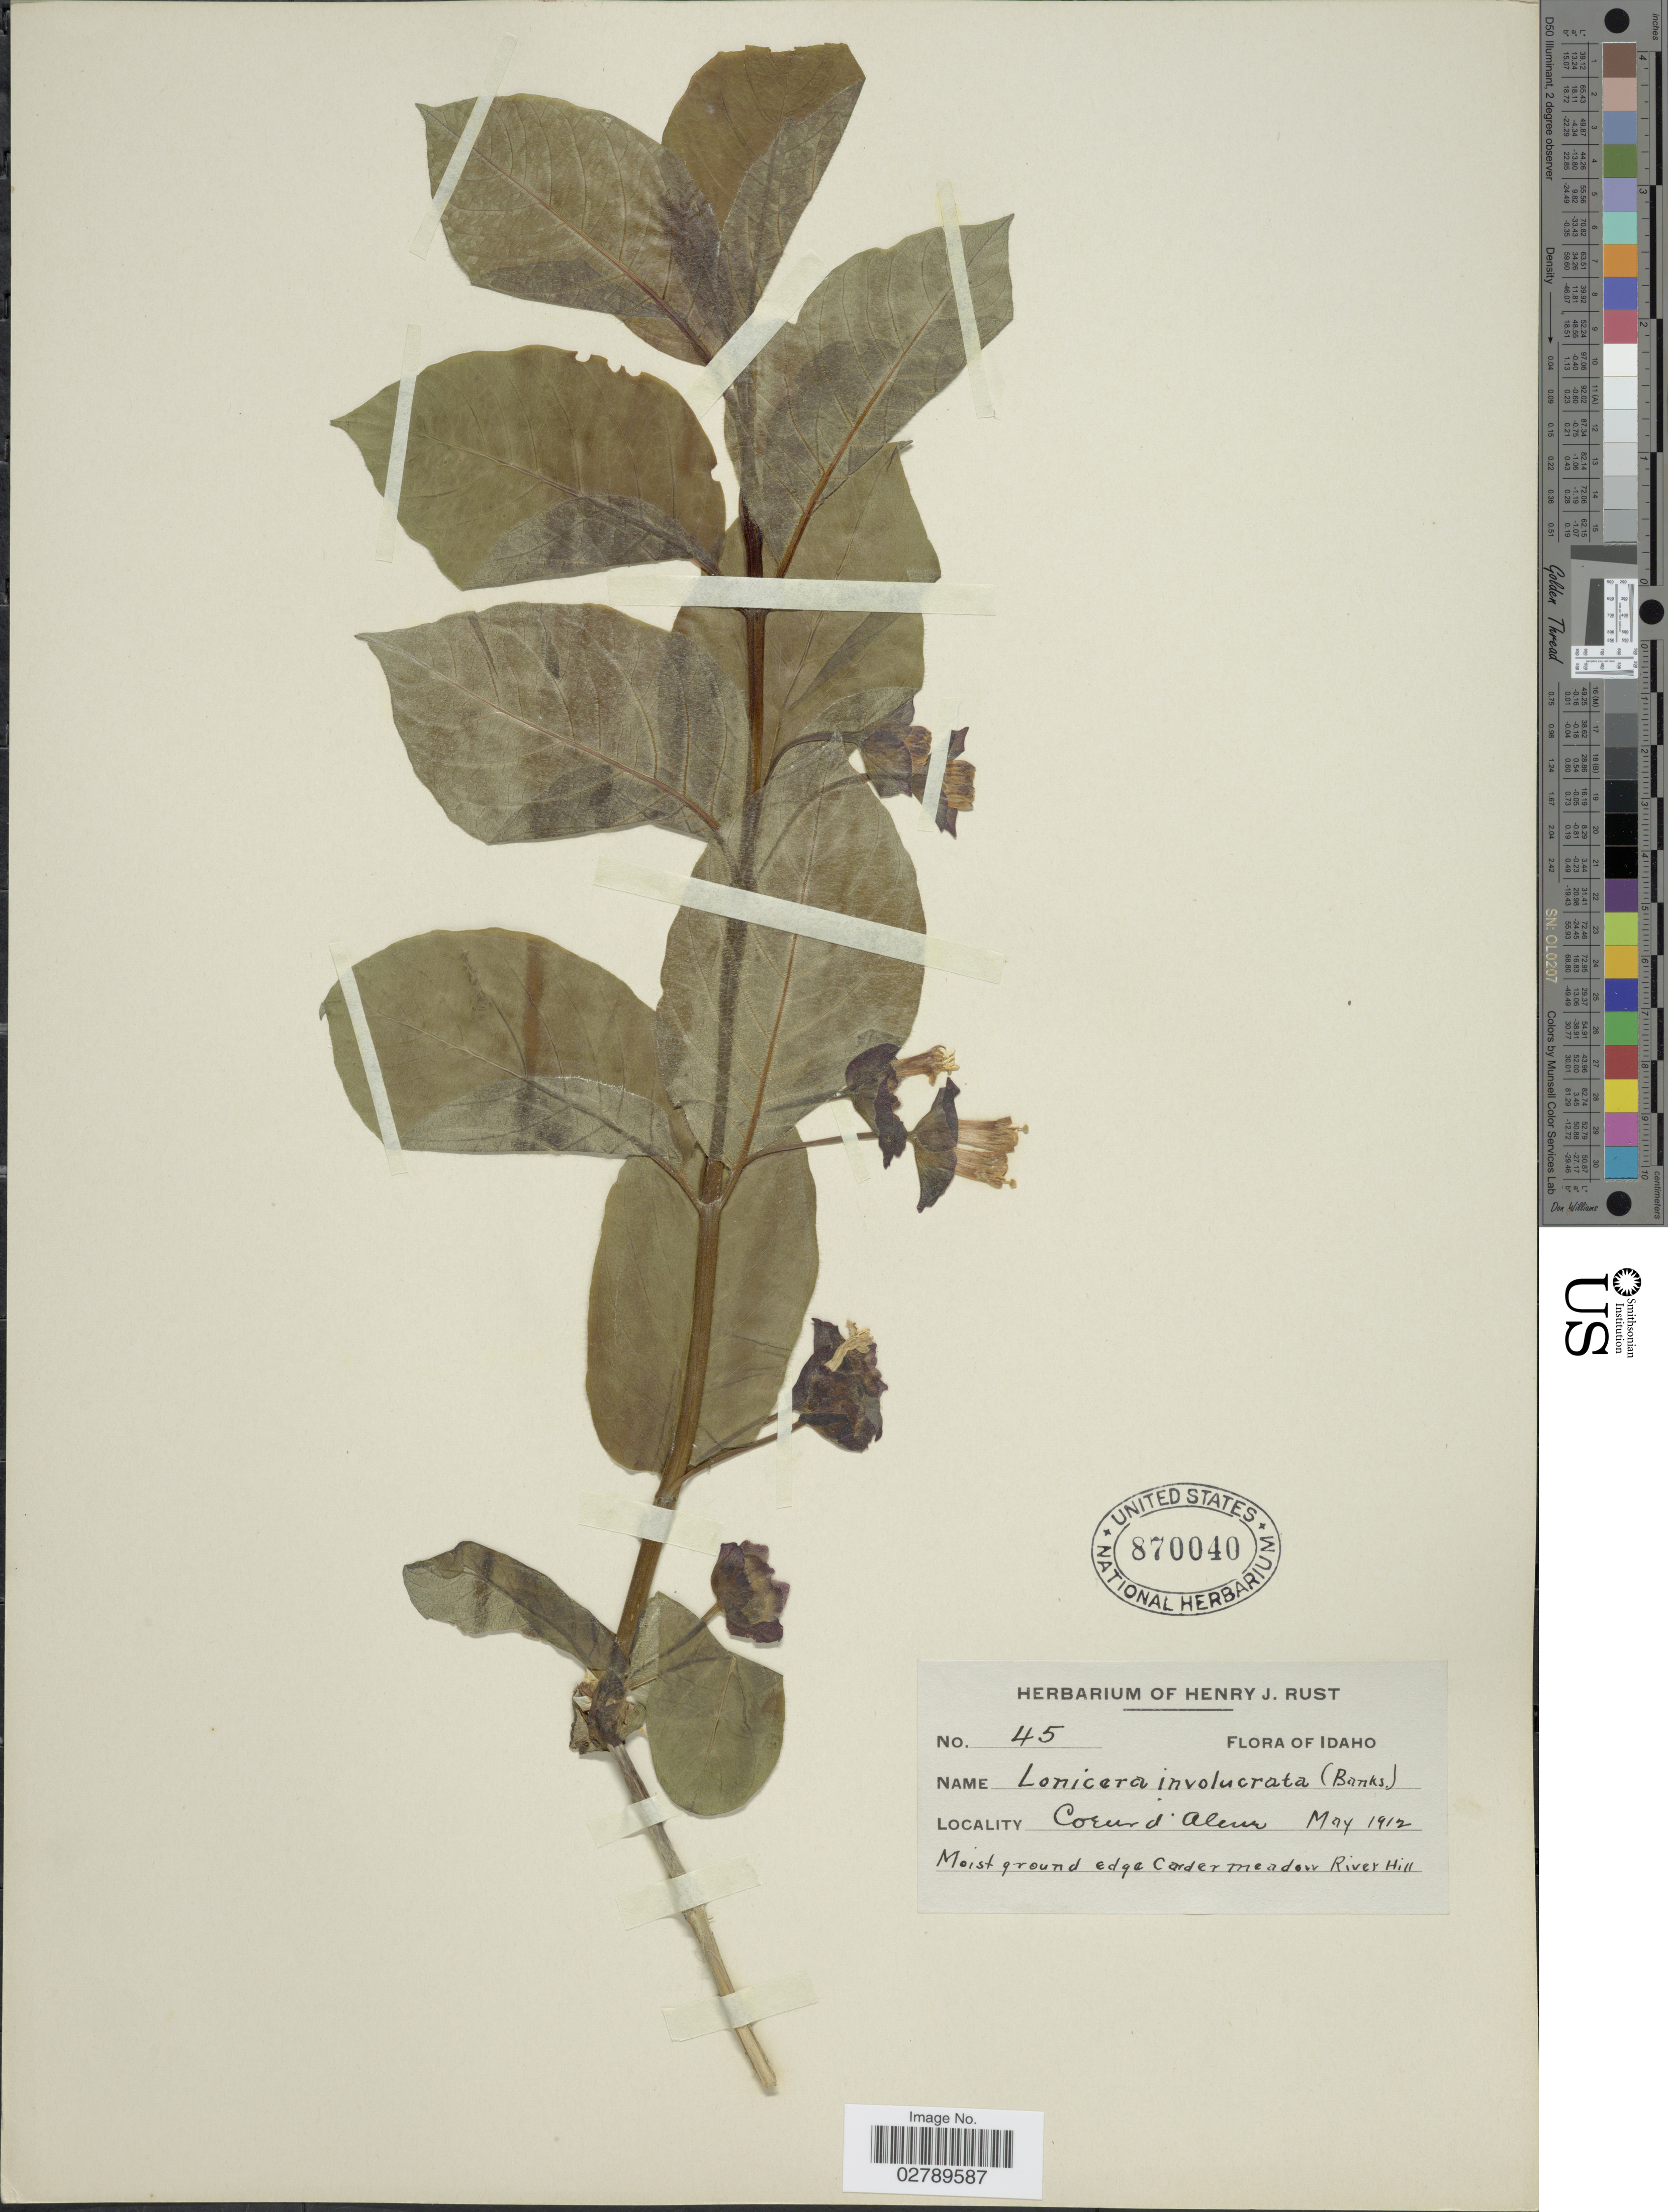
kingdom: Plantae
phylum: Tracheophyta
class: Magnoliopsida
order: Dipsacales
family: Caprifoliaceae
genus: Lonicera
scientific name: Lonicera involucrata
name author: (Richardson) Banks ex Spreng.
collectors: ex herb. Henry J. Rust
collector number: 45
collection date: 1912-05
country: United States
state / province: Idaho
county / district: Kootenai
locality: Coeur d'Alene. Moist ground edge Carder meadow River Hill.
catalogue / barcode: US 870040